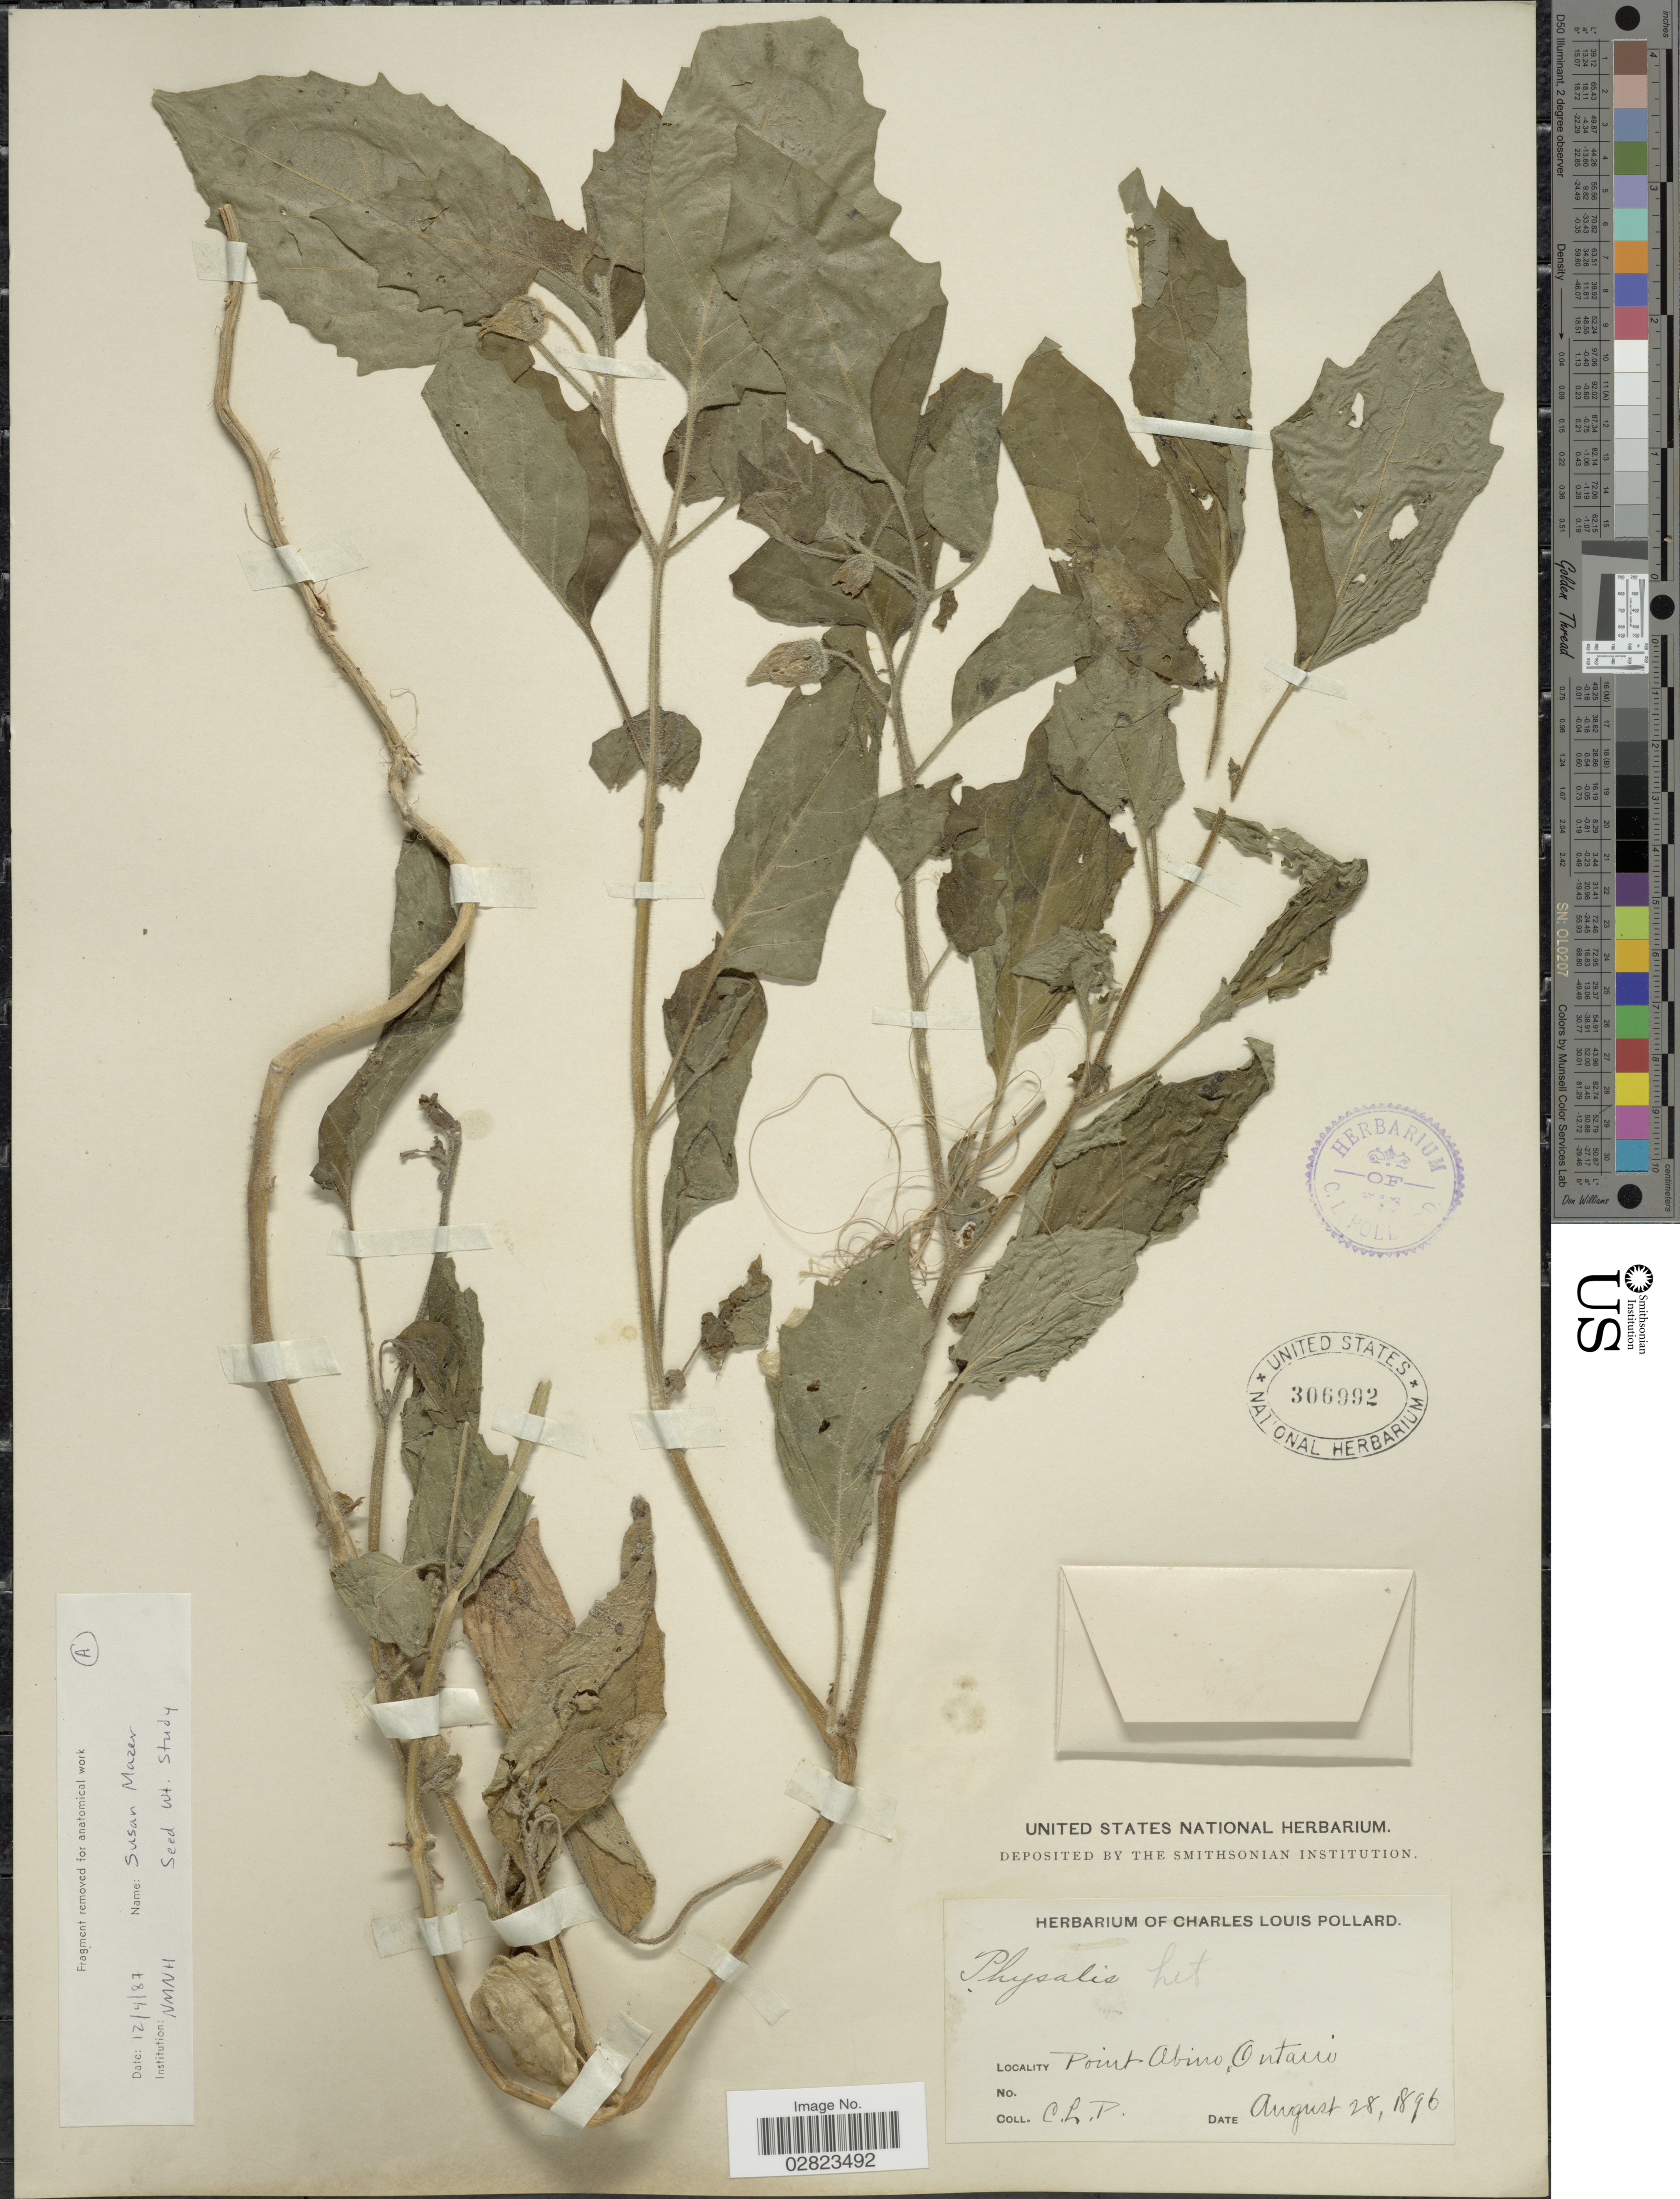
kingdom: Plantae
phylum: Tracheophyta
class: Magnoliopsida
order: Solanales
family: Solanaceae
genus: Physalis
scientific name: Physalis heterophylla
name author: Nees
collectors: C. L. Pollard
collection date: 1896-08-28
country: Canada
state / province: Ontario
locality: Point Abino.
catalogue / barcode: US 306992